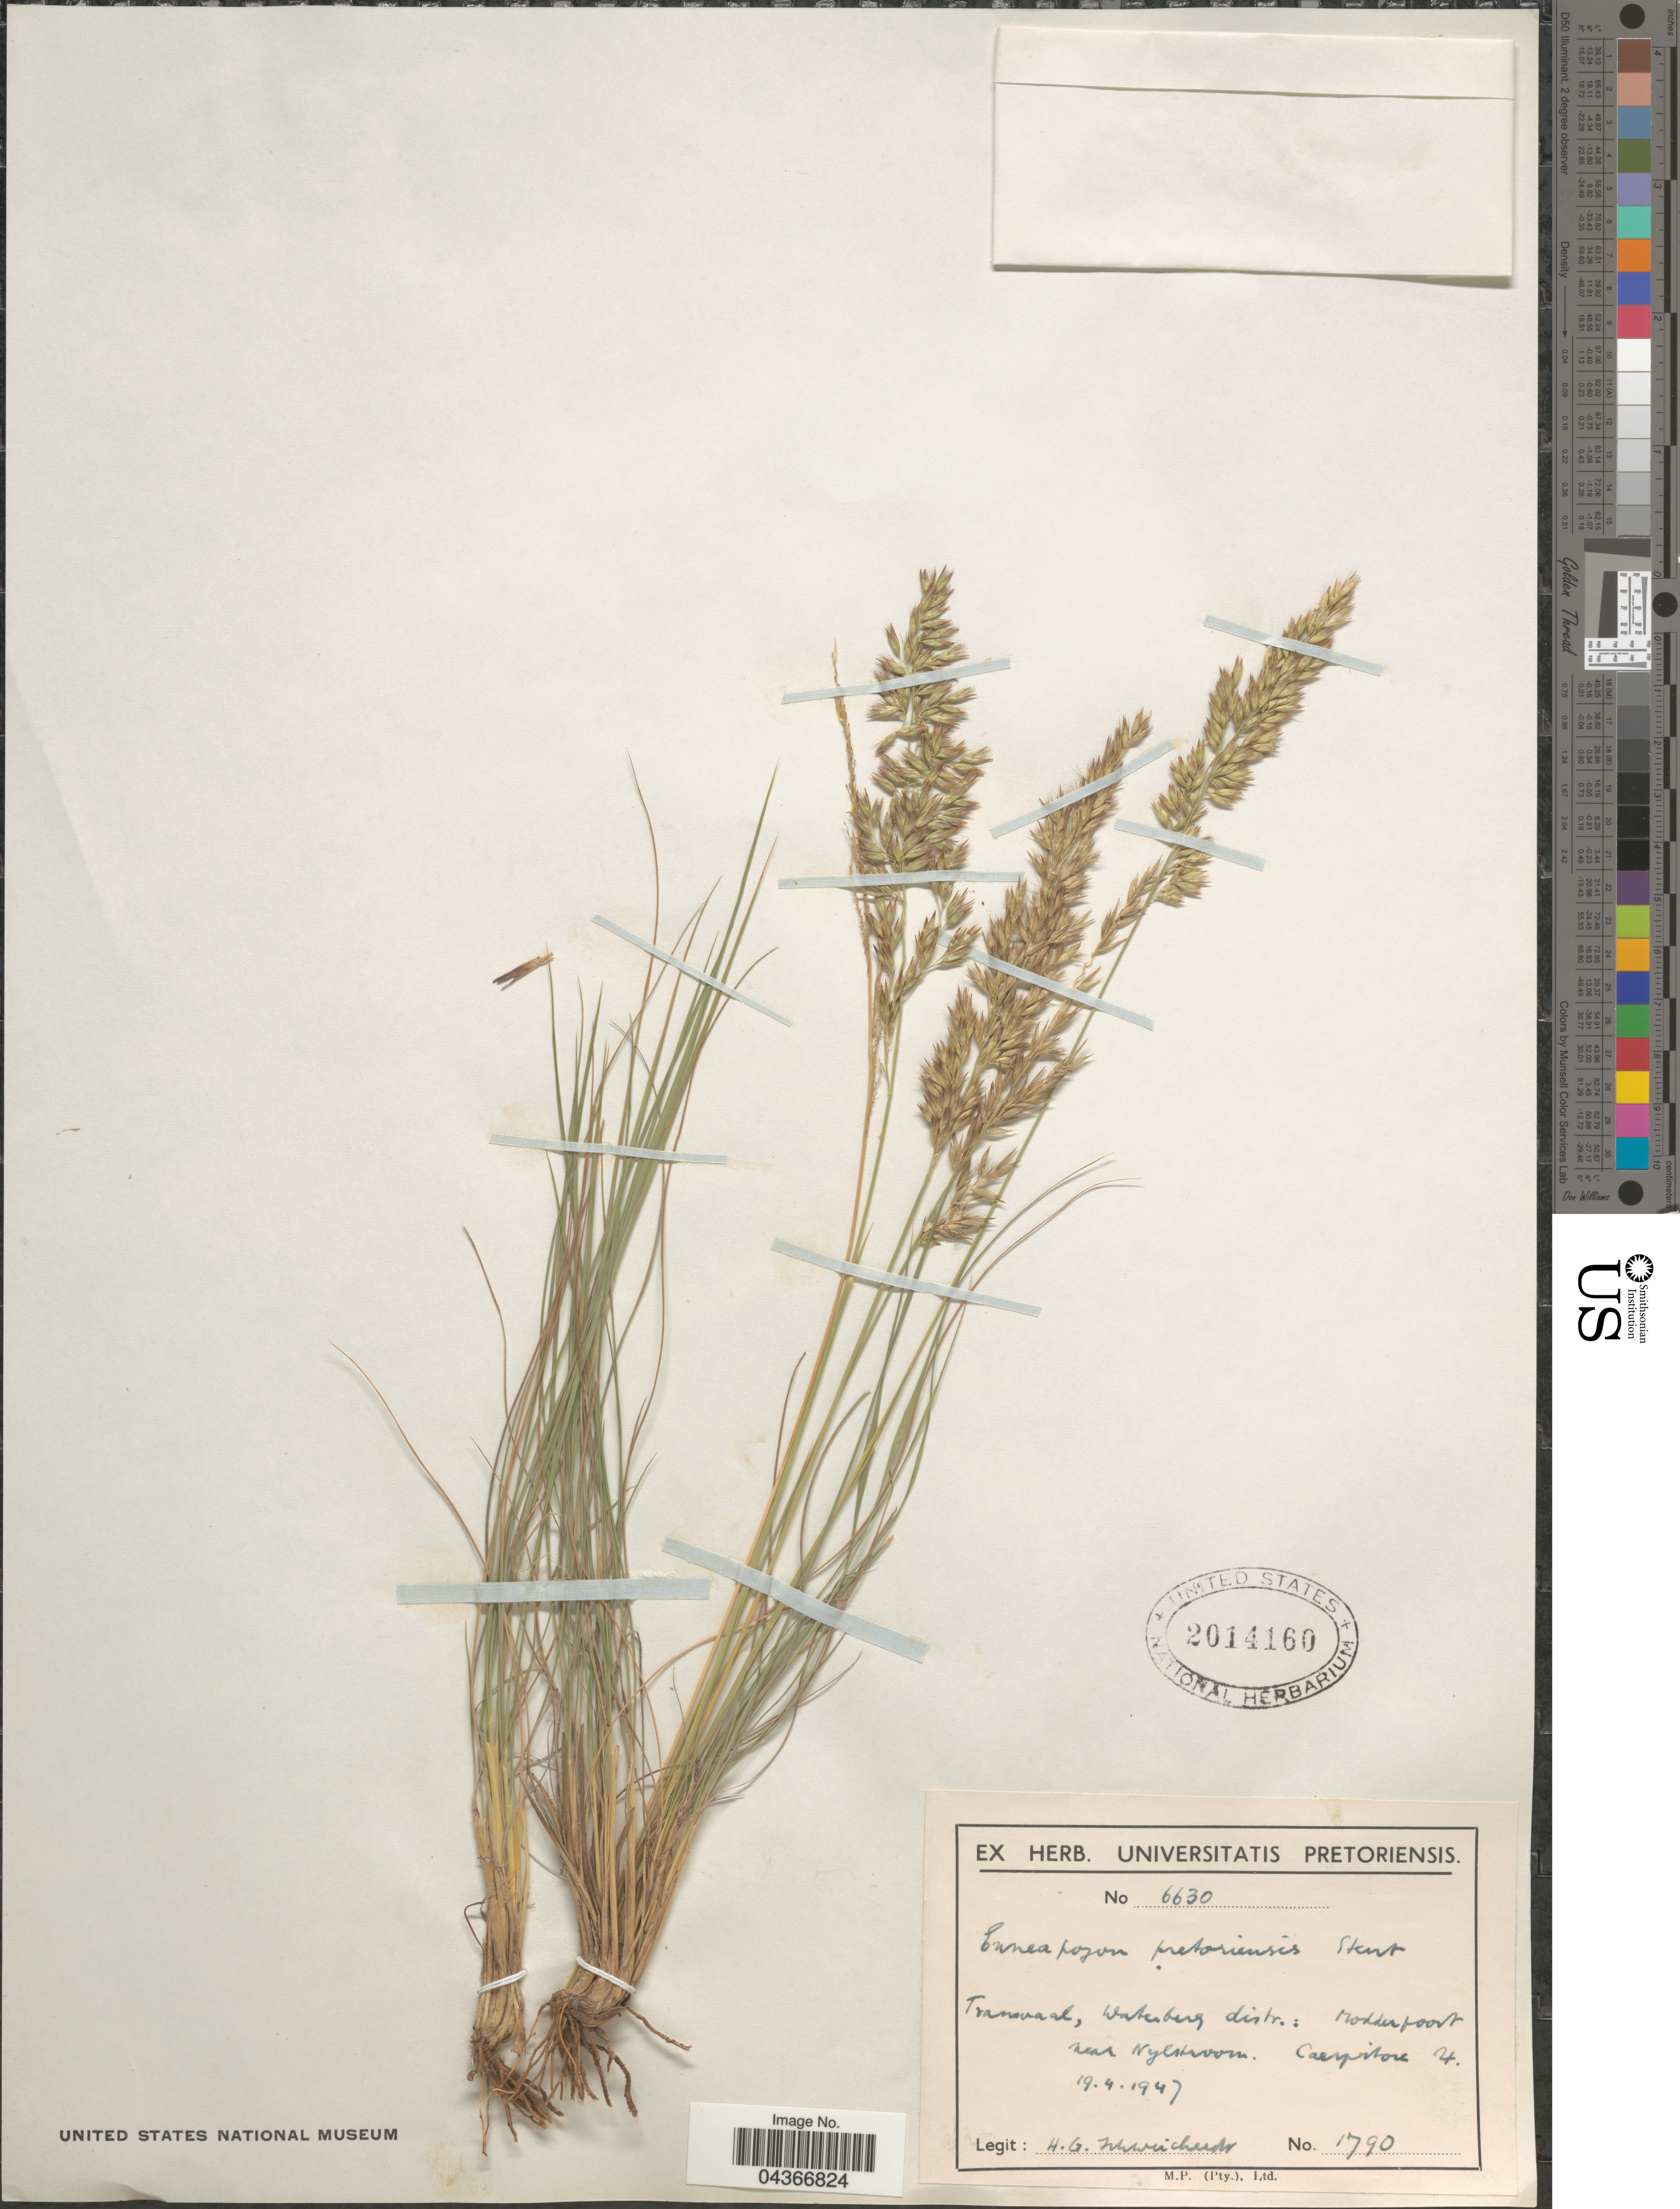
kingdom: Plantae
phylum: Tracheophyta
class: Liliopsida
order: Poales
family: Poaceae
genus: Enneapogon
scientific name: Enneapogon pretoriensis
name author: Stent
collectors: H. Schweickerdt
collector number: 1790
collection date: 1947-04-19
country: South Africa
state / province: Limpopo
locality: Transvaal, Waterberg distr.: Modderpoort near Nylstroom.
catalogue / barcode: US 2014160